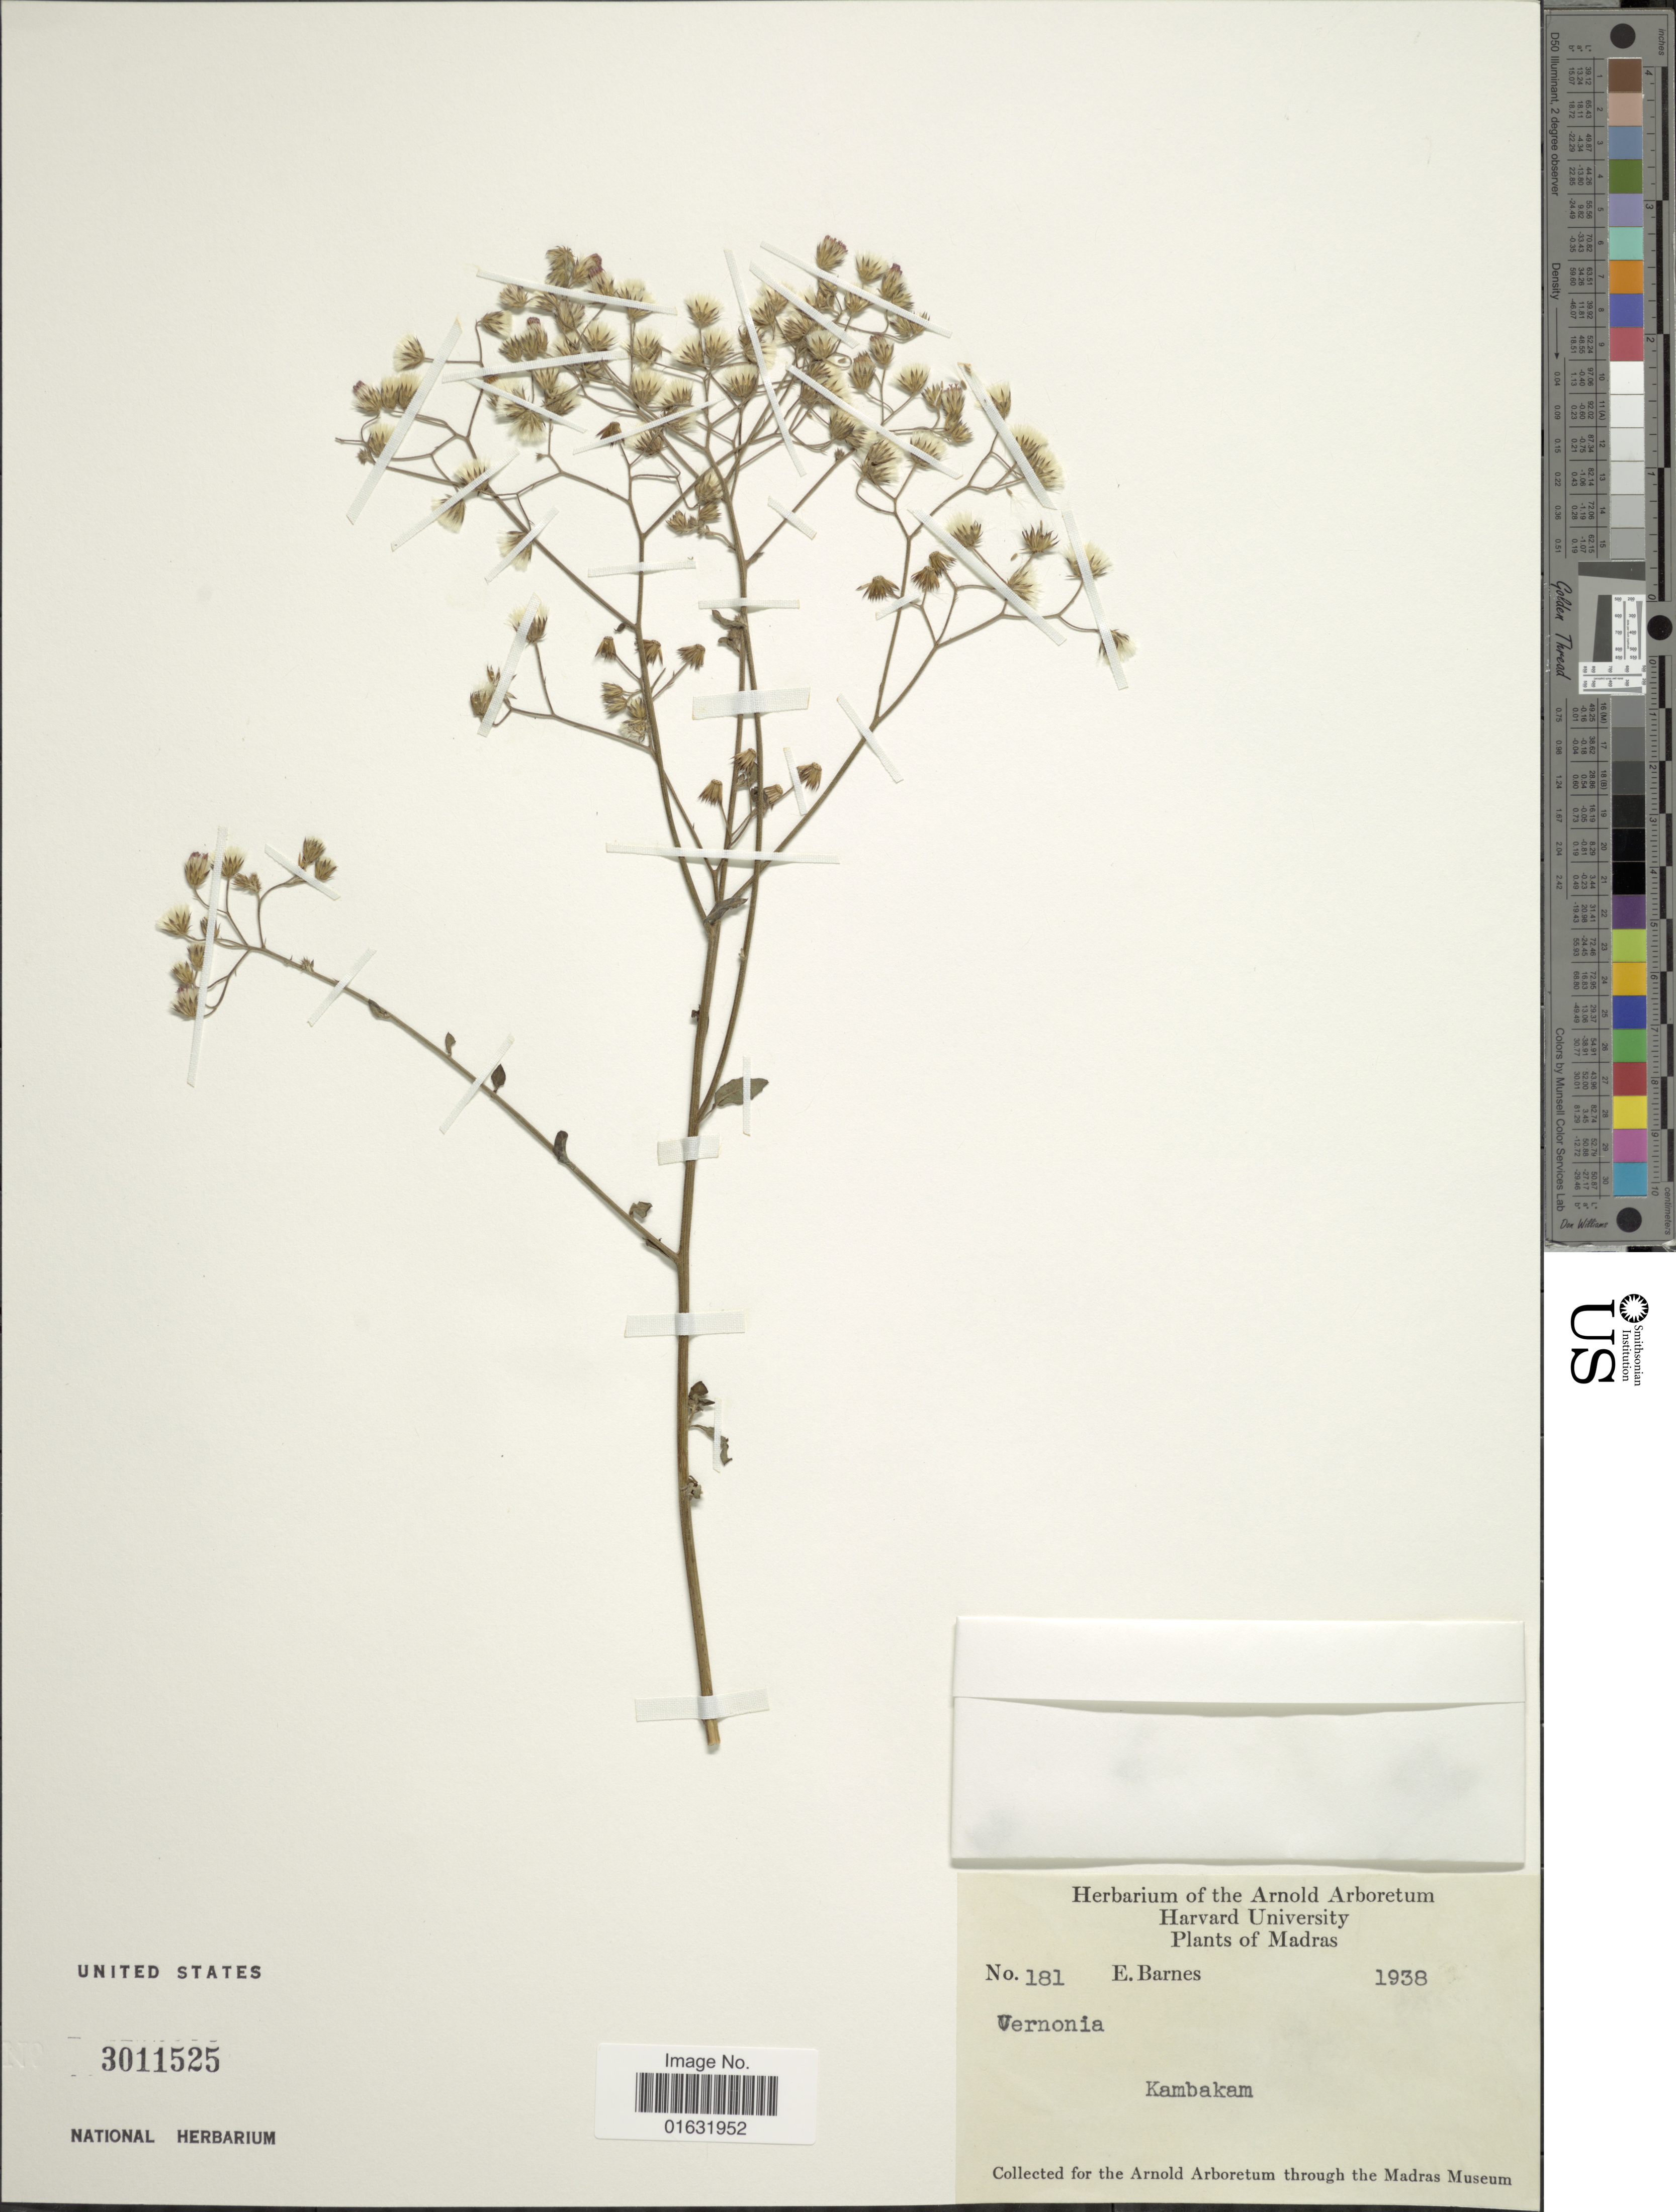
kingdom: Plantae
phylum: Tracheophyta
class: Magnoliopsida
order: Asterales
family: Asteraceae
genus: Cyanthillium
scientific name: Cyanthillium cinereum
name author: (L.) H. Rob.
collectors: E. Barnes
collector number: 181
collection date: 1938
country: India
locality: Madras, Kambakam.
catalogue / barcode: US 3011525